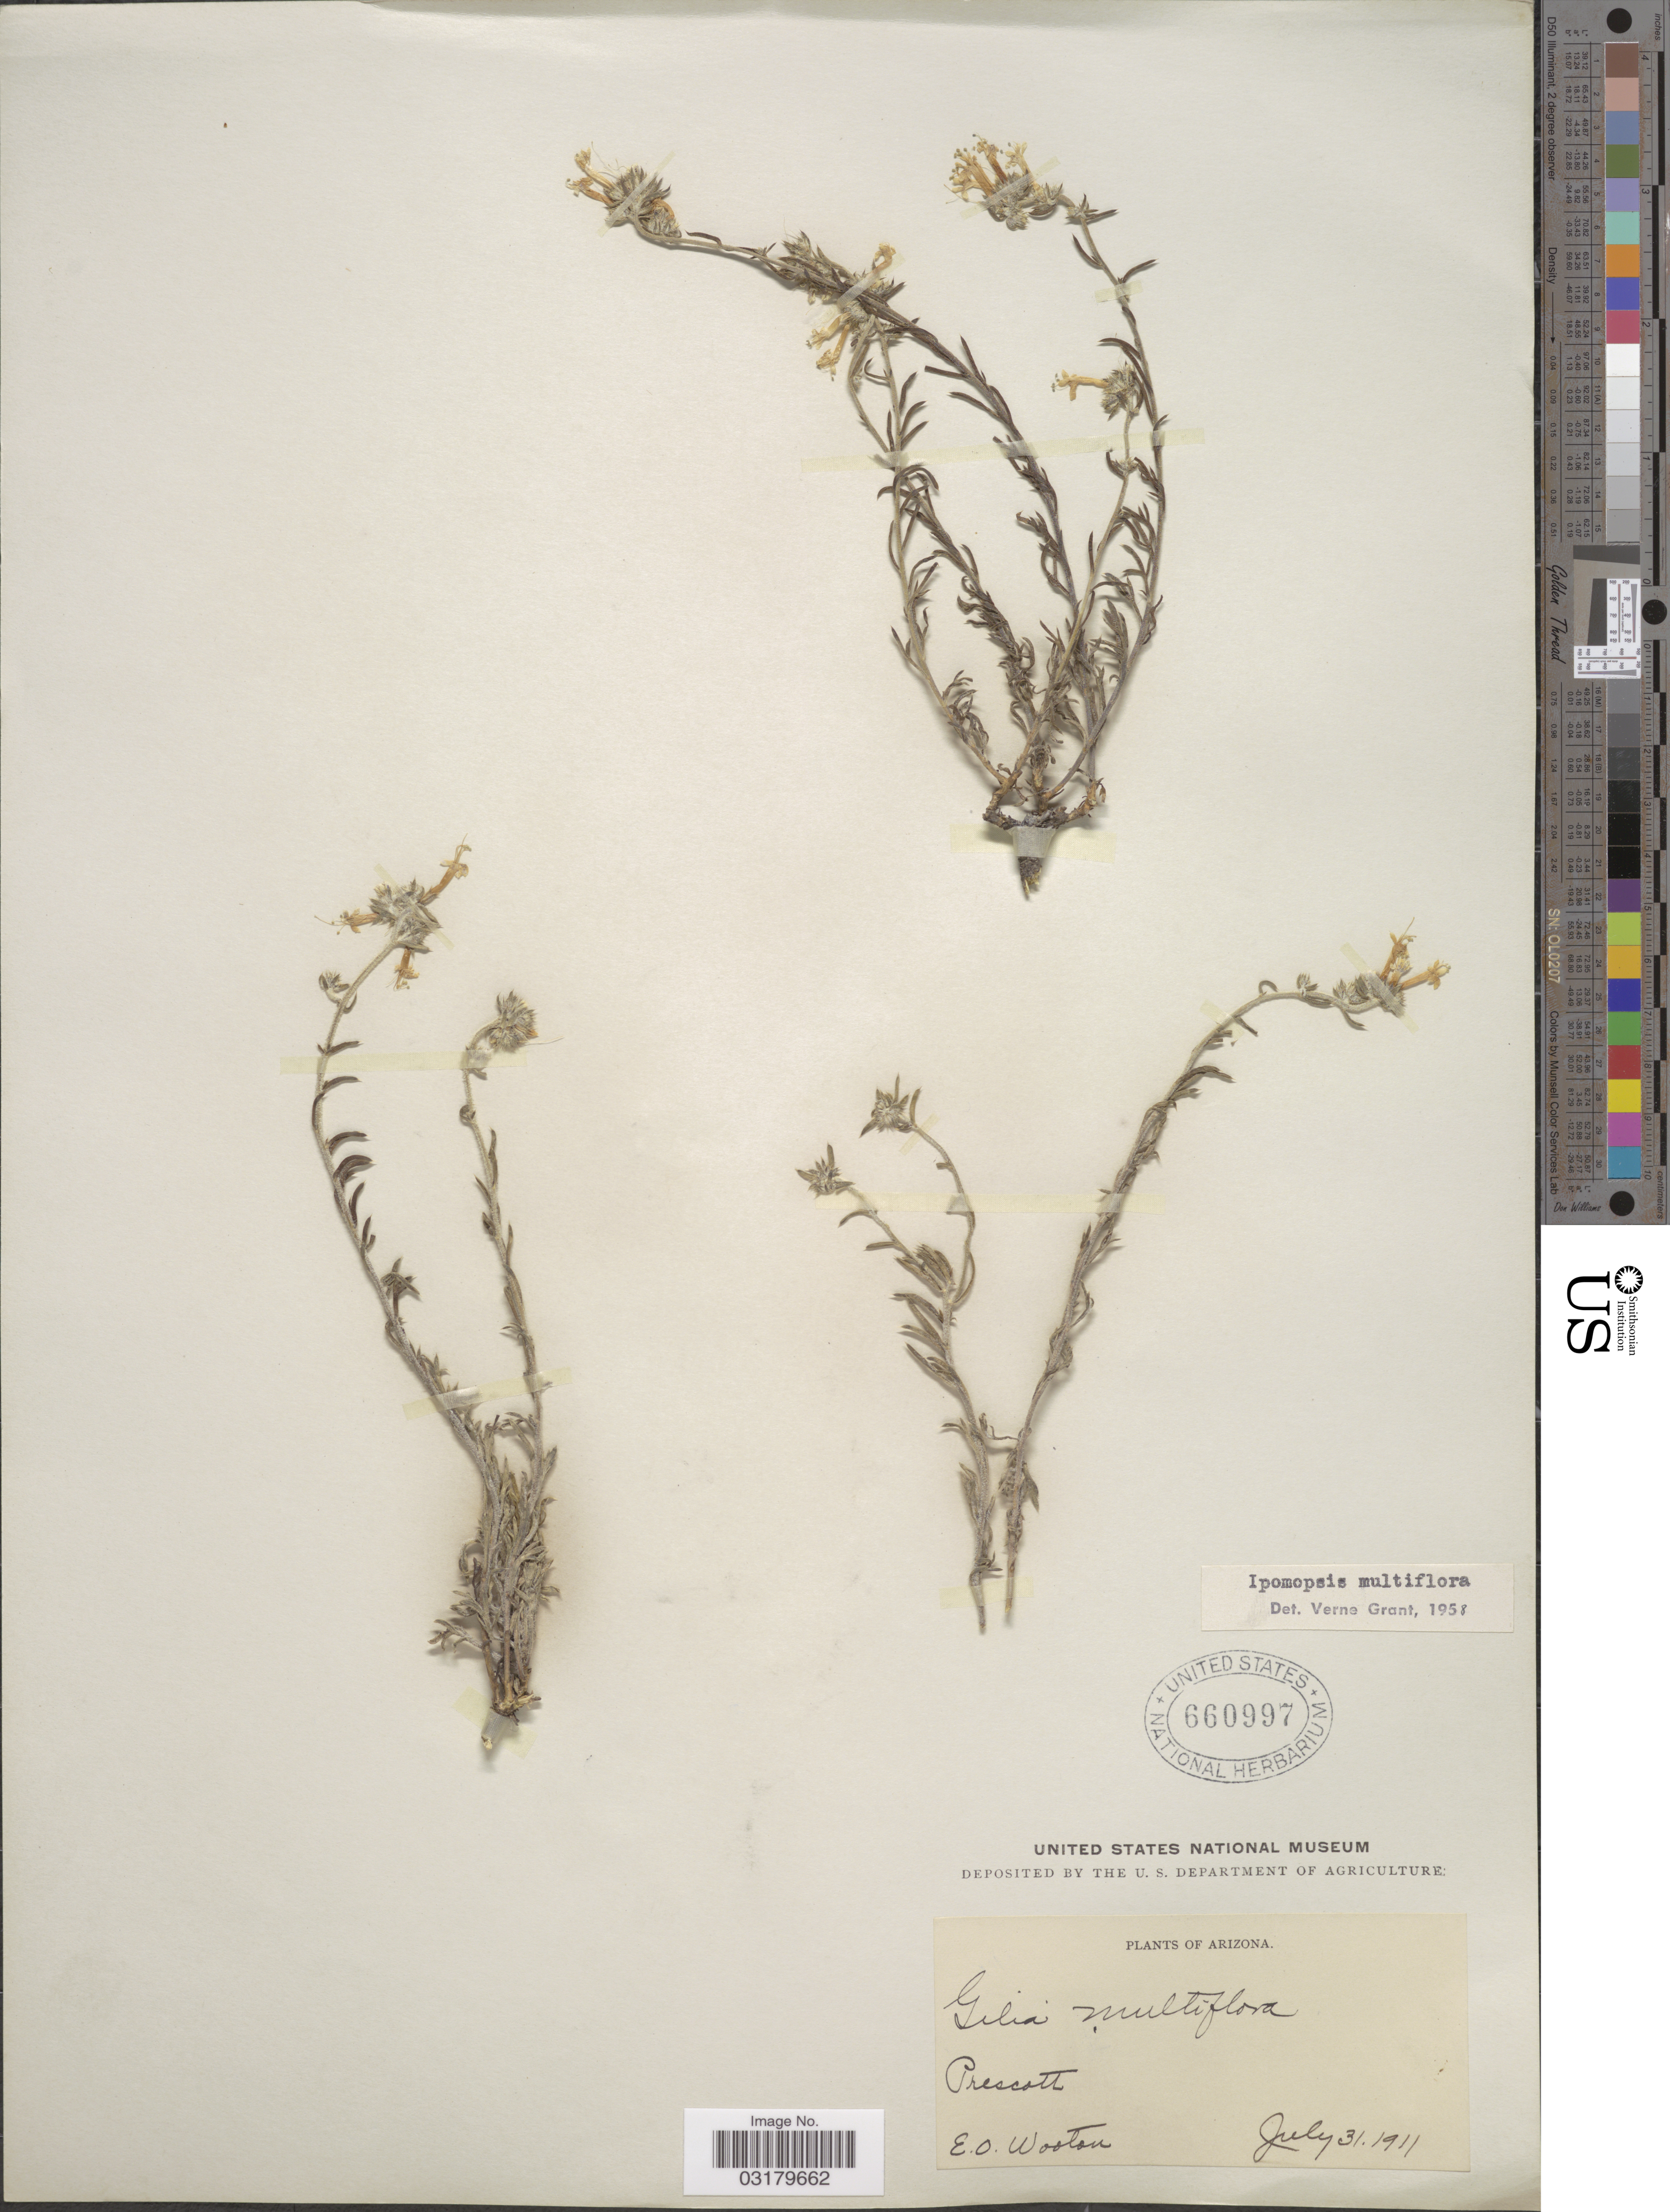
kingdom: Plantae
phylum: Tracheophyta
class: Magnoliopsida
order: Ericales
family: Polemoniaceae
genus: Ipomopsis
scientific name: Ipomopsis multiflora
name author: (Nutt.) V.E. Grant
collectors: E. O. Wooton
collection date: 1911-07-31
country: United States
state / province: Arizona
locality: Prescott.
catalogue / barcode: US 660997